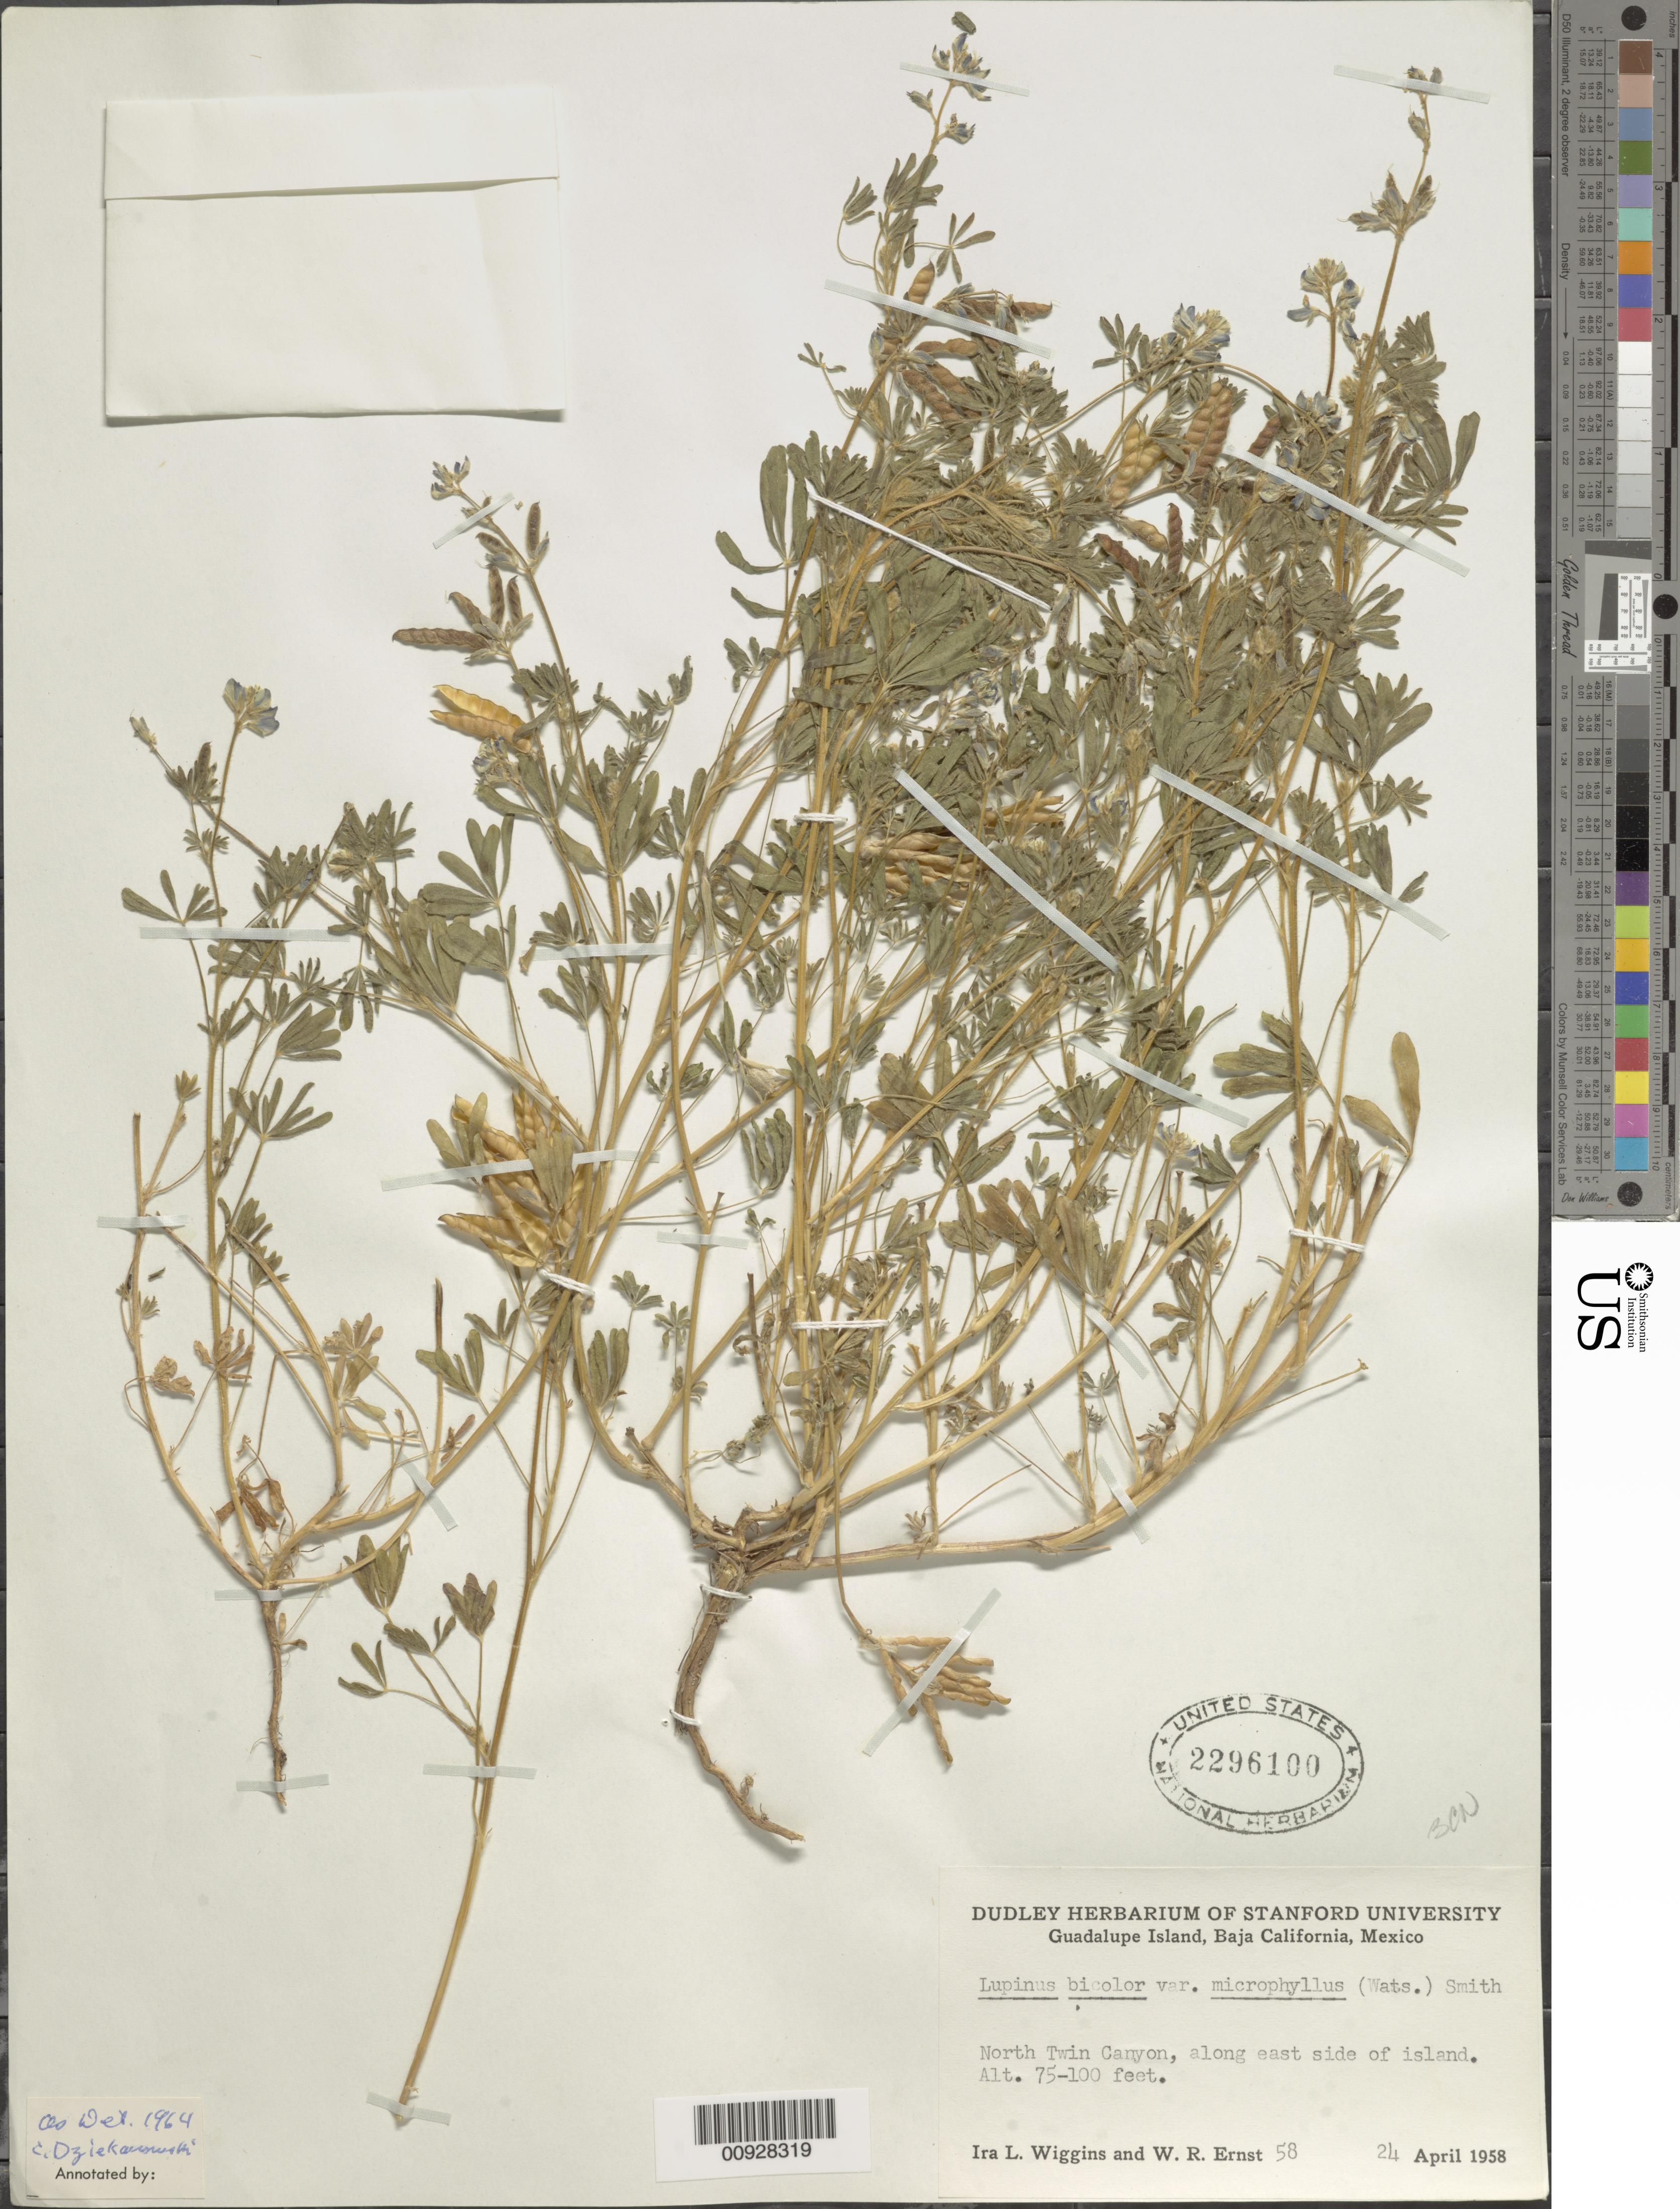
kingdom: Plantae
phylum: Tracheophyta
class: Magnoliopsida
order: Fabales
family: Fabaceae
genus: Lupinus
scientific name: Lupinus bicolor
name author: Lindl.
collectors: I. L. Wiggins & W. R. Ernst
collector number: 58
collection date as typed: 24 Apr 1958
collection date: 1958-04-24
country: Mexico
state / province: Baja California Norte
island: Guadalupe I.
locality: Guadalupe Island, Baja California. North Twin Canyon, along east side of island.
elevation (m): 23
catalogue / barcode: US 2296100